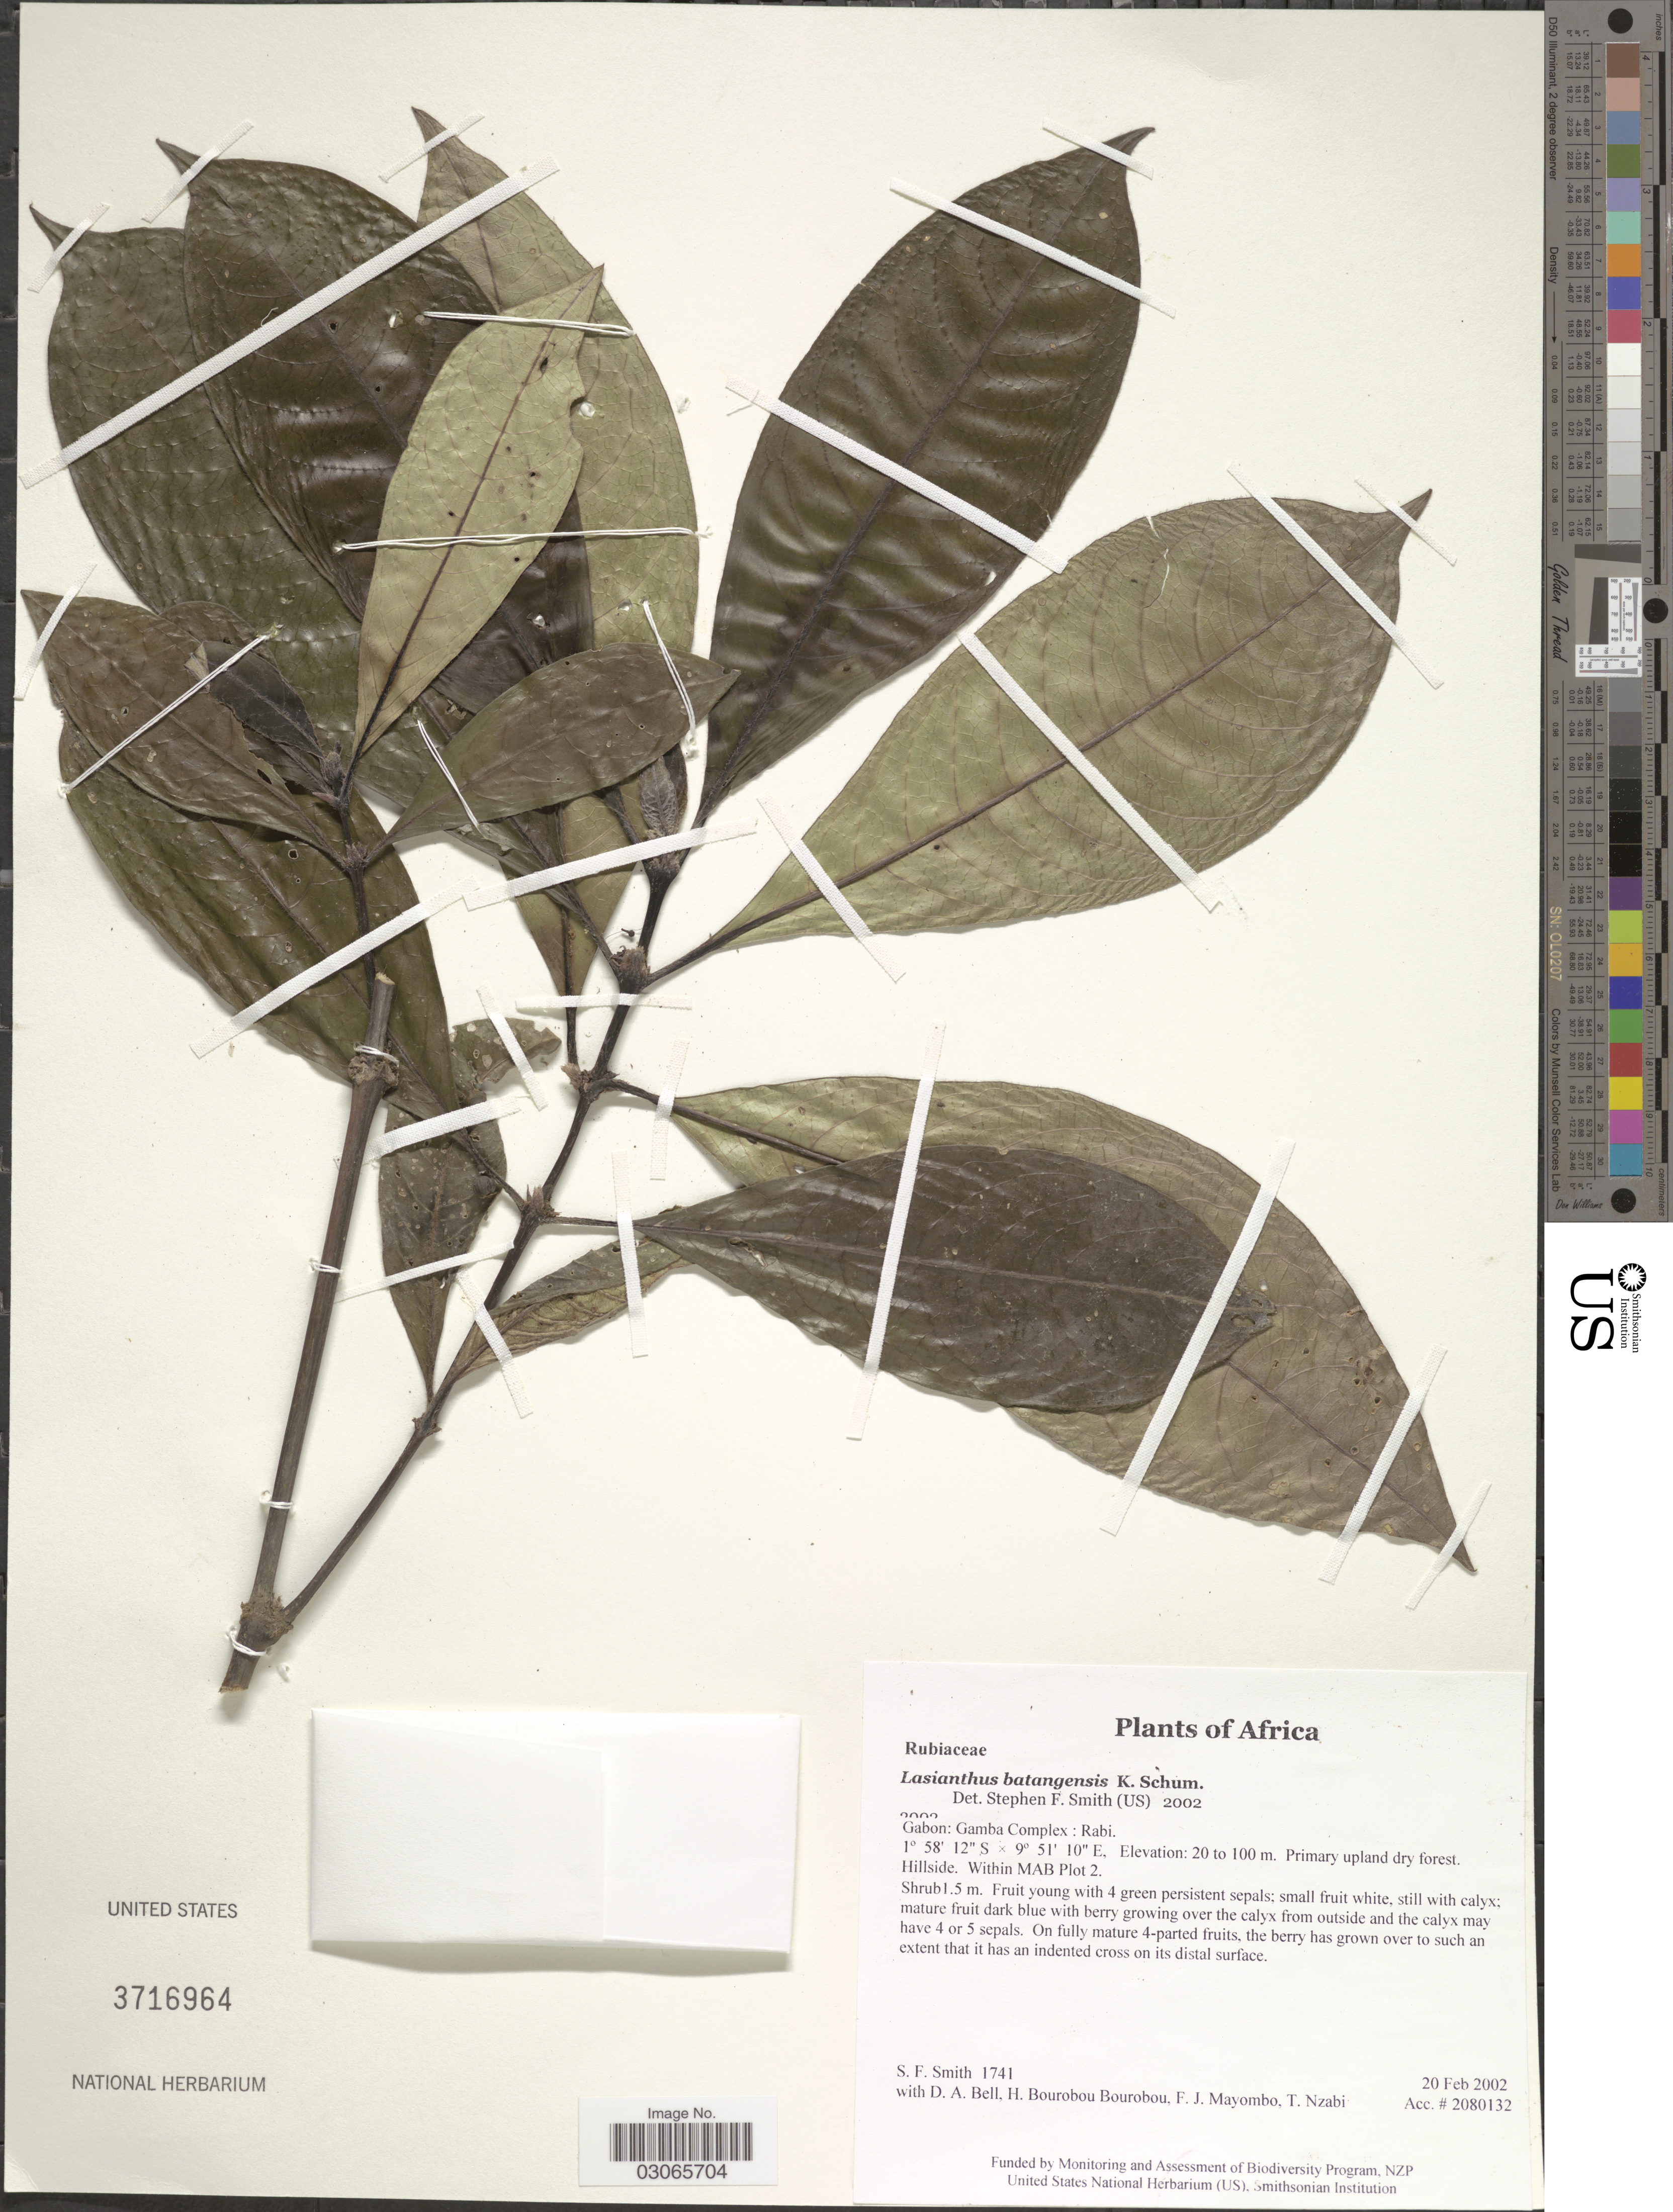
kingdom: Plantae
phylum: Tracheophyta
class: Magnoliopsida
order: Gentianales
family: Rubiaceae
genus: Lasianthus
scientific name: Lasianthus batangensis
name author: K. Schum.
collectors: S.F. Smith, D. A. Bell, H. Bourobou Bourobou & F. J. Mayombo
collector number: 1741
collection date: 2002-02-20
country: Gabon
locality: Gamba Complex: Rabi. Within MAB Plot 2.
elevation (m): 20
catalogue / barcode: US 3716964